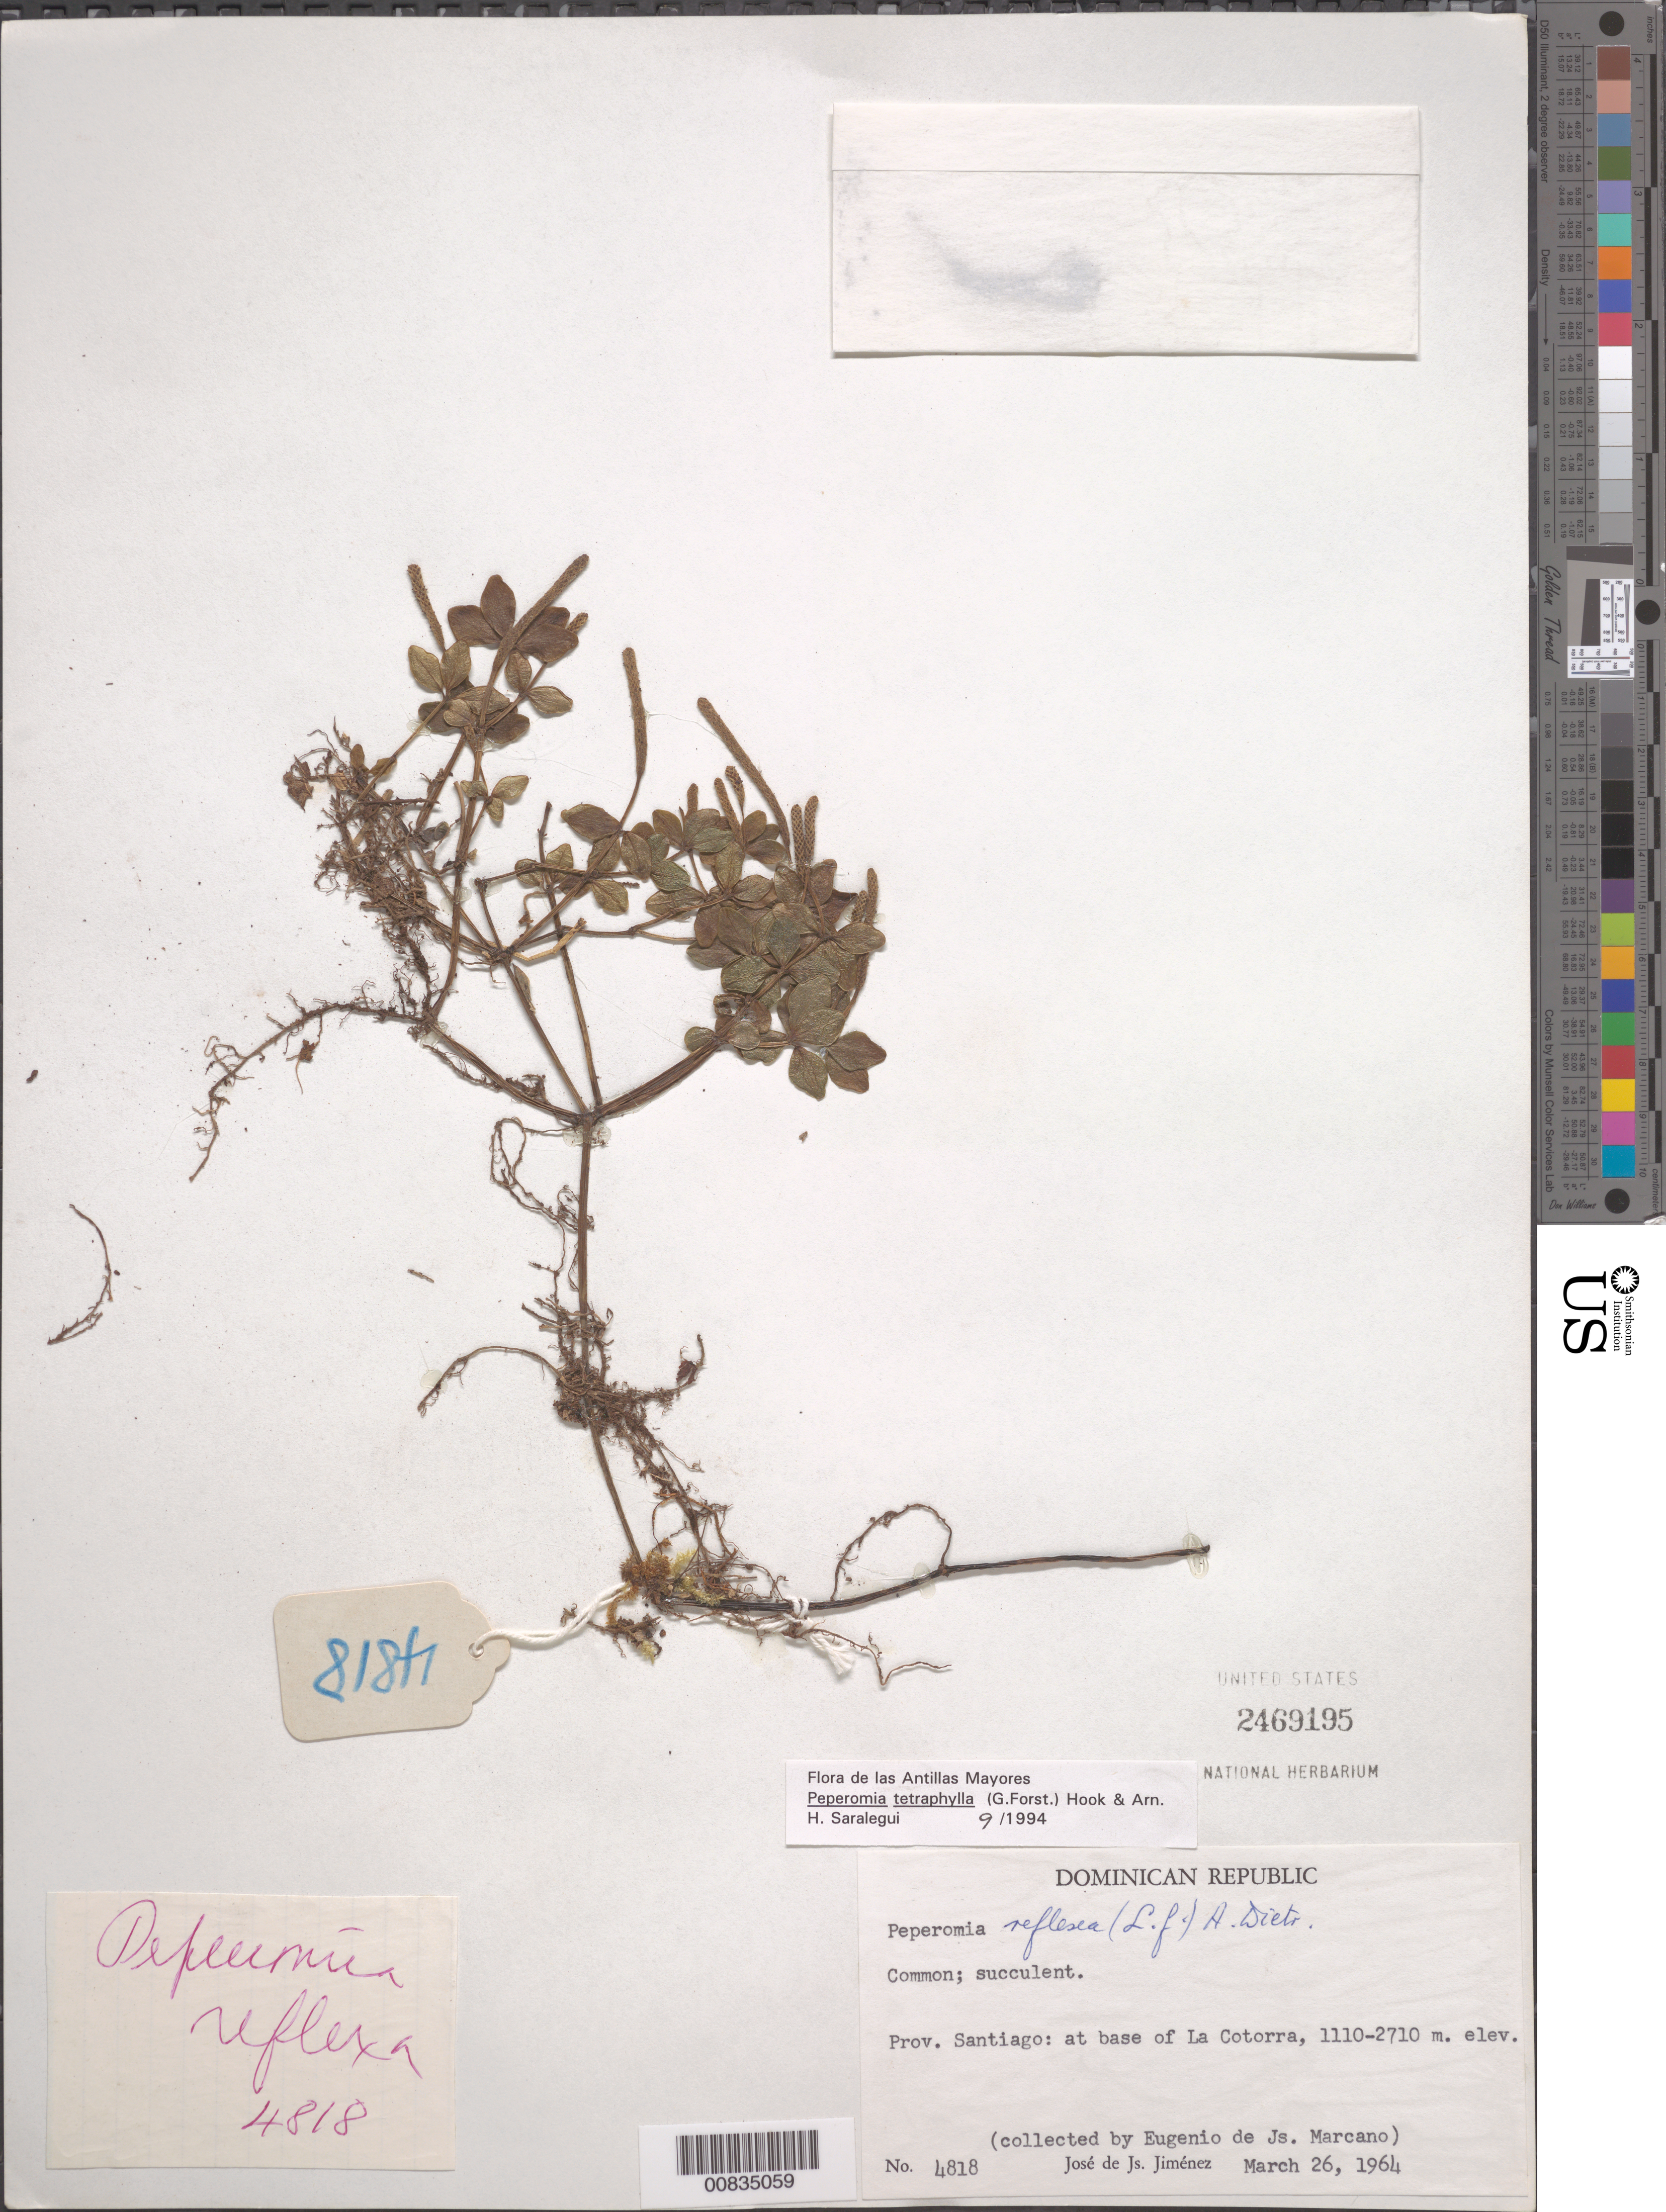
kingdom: Plantae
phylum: Tracheophyta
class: Magnoliopsida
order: Piperales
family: Piperaceae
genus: Peperomia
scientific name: Peperomia trichopus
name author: Trel. in J.F. Macbr.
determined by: Saralegui Boza, H., (HAJB), Jardin Botanico Nacional (Habana)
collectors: J. J. Jiménez & E. J. Marcano F.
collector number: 4818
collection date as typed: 26 Mar 1964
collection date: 1964-03-26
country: Dominican Republic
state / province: Santiago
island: Hispaniola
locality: At base of La Cotorra.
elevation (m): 1110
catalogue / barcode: US 2469195